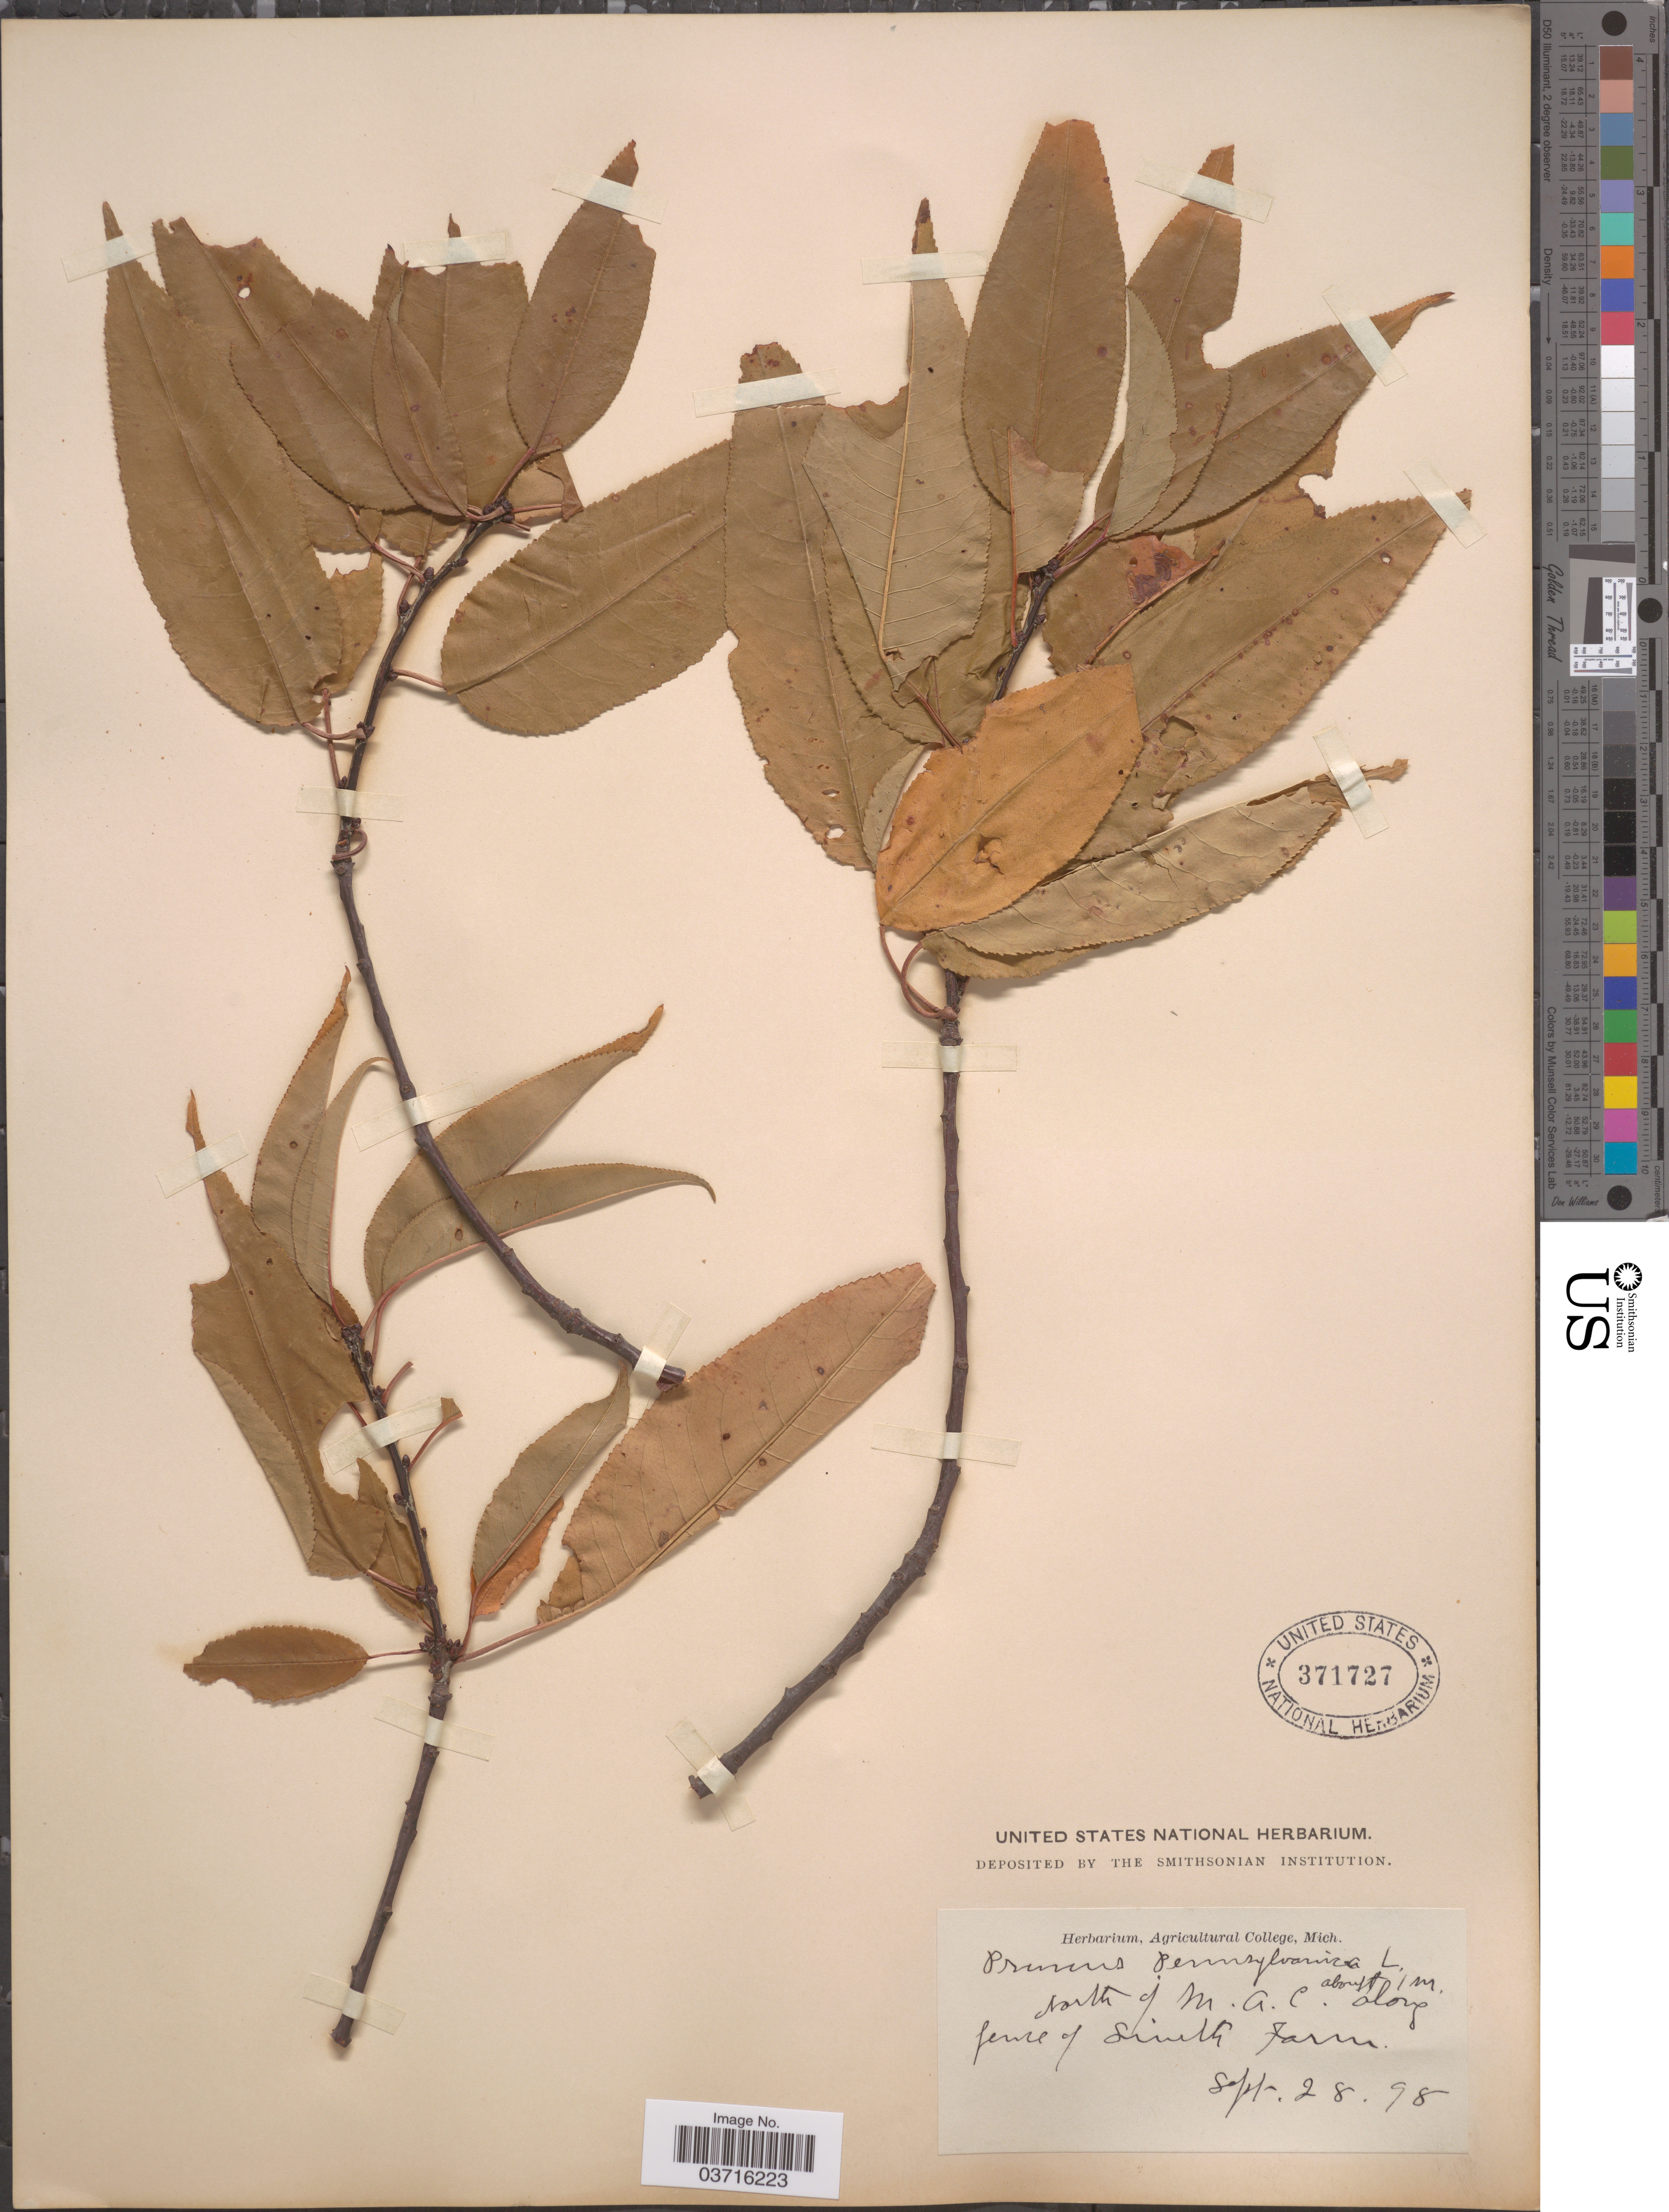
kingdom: Plantae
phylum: Tracheophyta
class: Magnoliopsida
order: Rosales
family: Rosaceae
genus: Prunus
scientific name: Prunus pensylvanica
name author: L. f.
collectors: Ex herb. Agricultural College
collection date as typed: Transcribed d/m/y: 28/9/98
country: United States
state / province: Michigan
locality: About 1 m. North of M.A.C. along fence of Smith Farm.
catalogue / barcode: US 371727